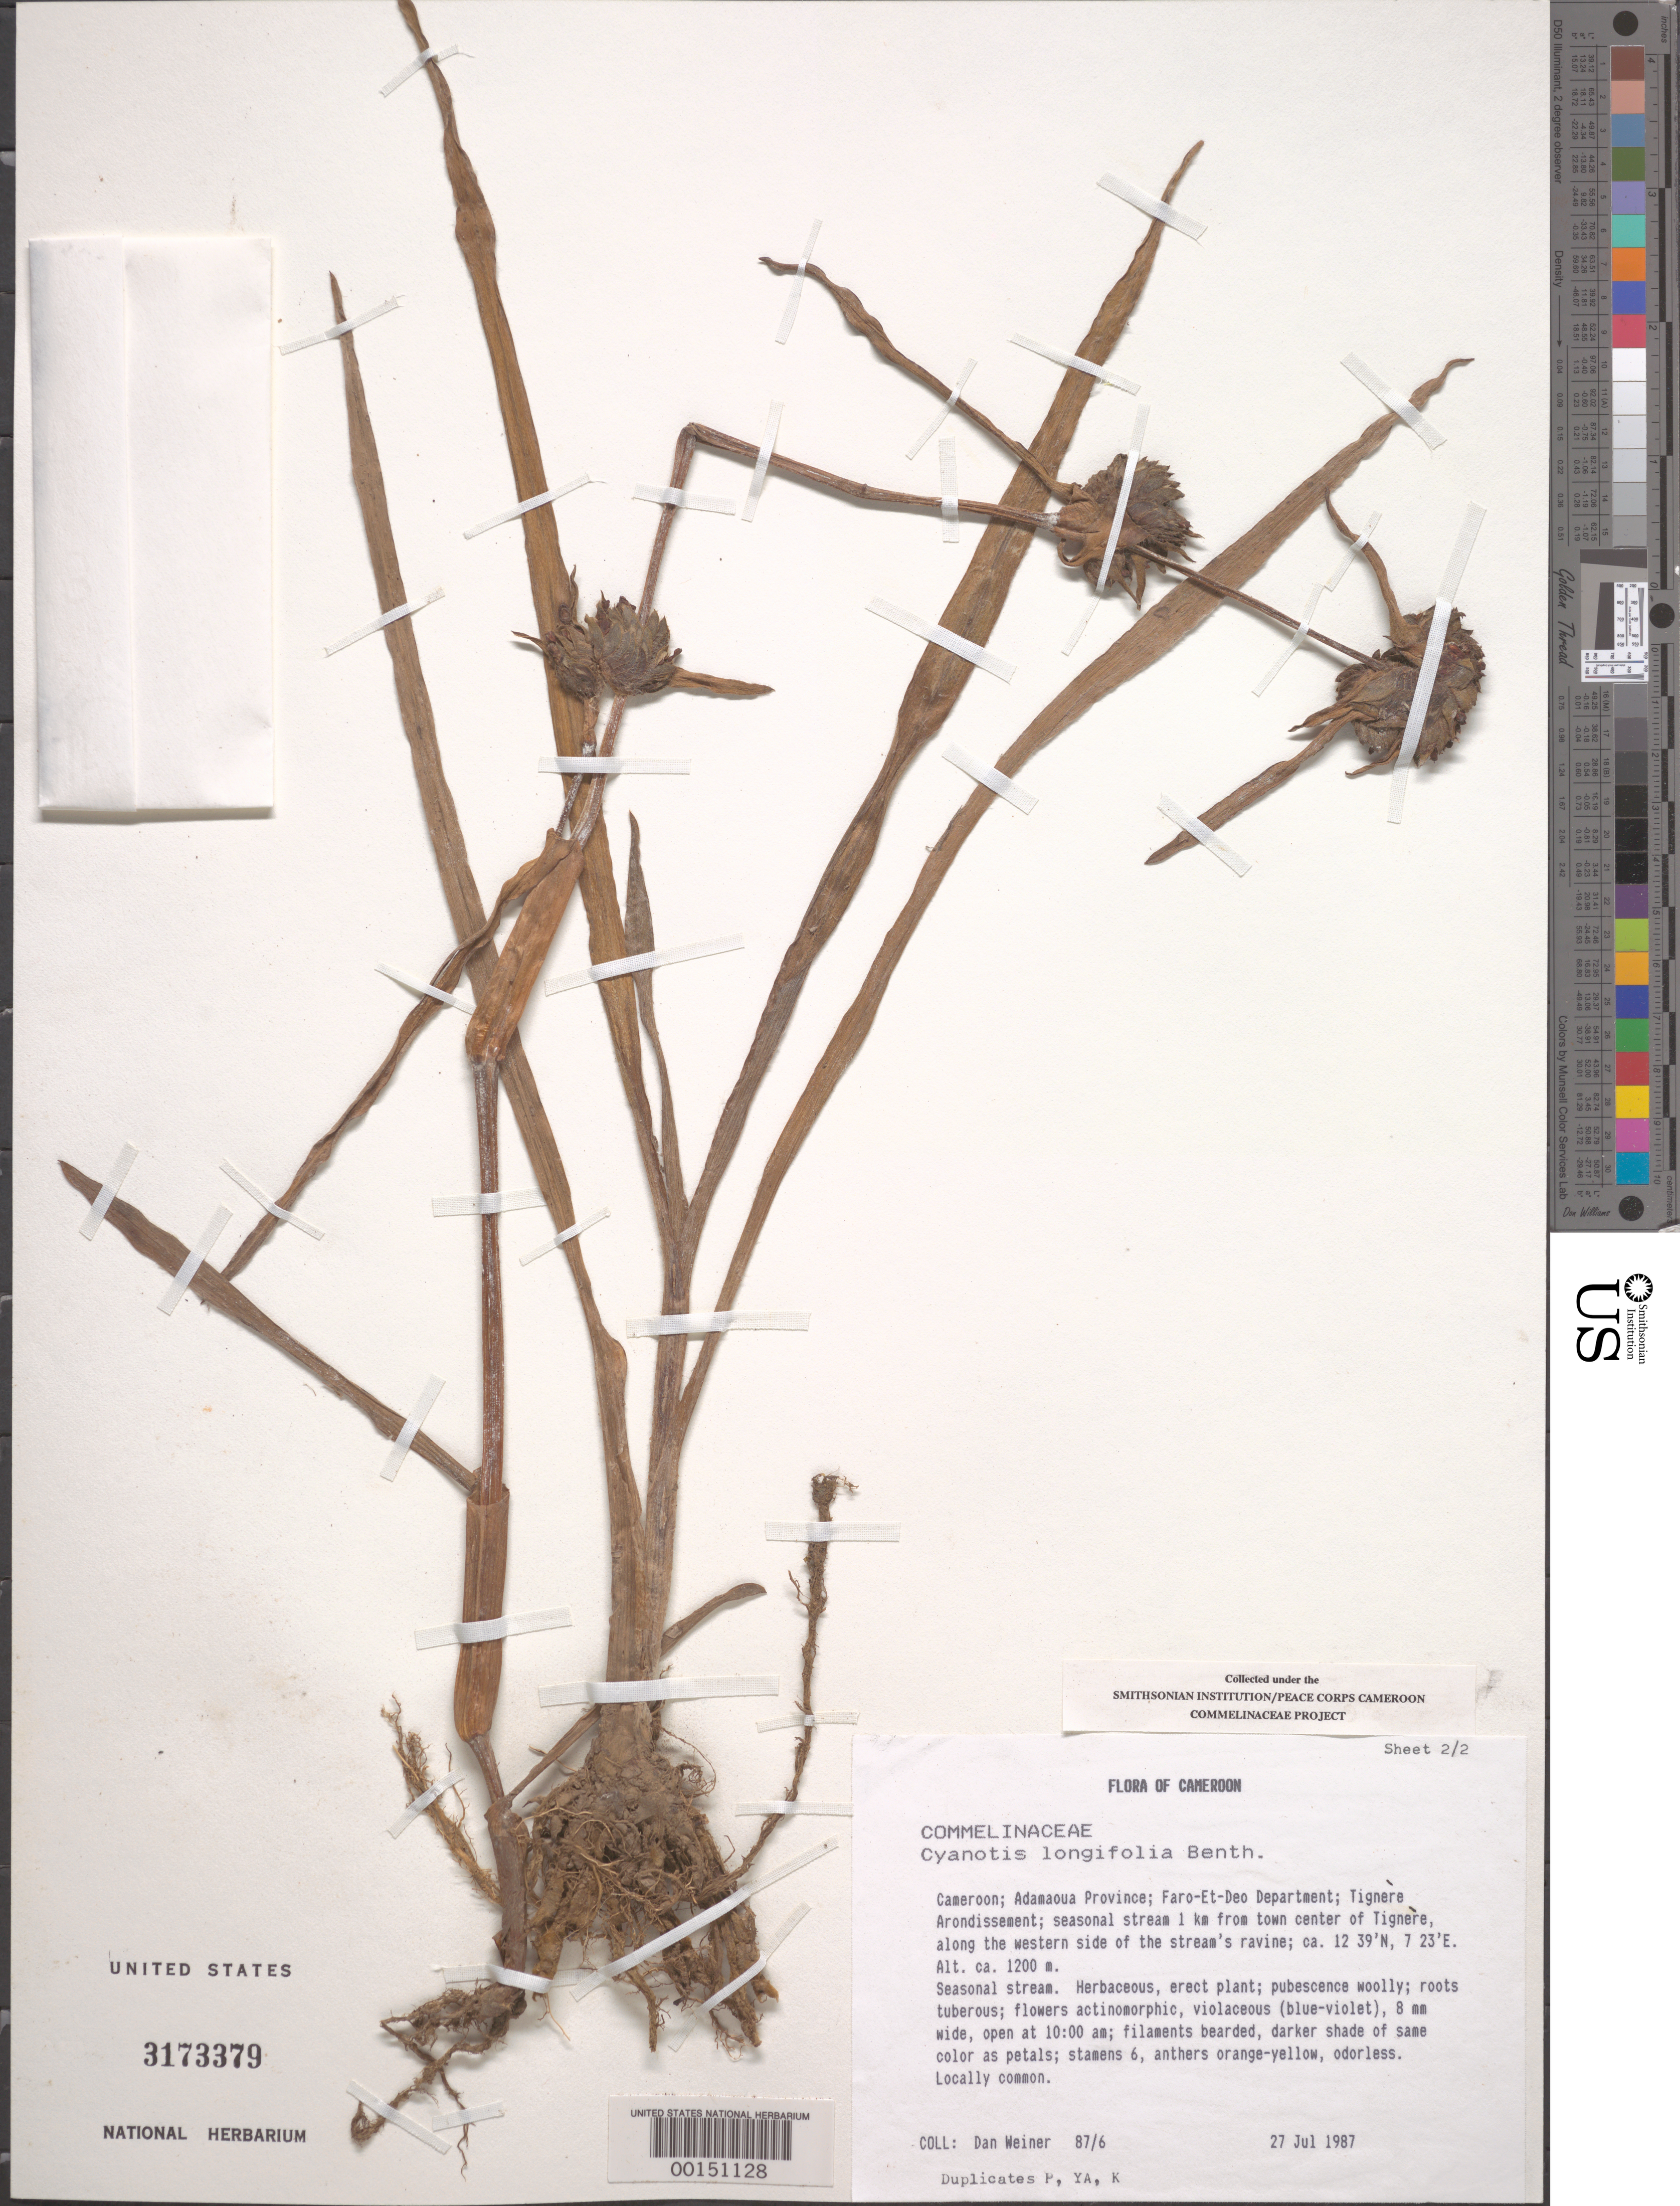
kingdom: Plantae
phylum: Tracheophyta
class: Liliopsida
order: Commelinales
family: Commelinaceae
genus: Cyanotis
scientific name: Cyanotis longifolia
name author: Benth.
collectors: D. Weiner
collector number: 87/6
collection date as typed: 27 Jul 1987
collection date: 1987-07-27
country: Cameroon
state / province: Adamawa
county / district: Faro-deo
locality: Tignere arondissement, seasonal stream 1 km from town center of tignere, along western side of stream's ravine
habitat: Seasonal stream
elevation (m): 1200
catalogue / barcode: US 3173379